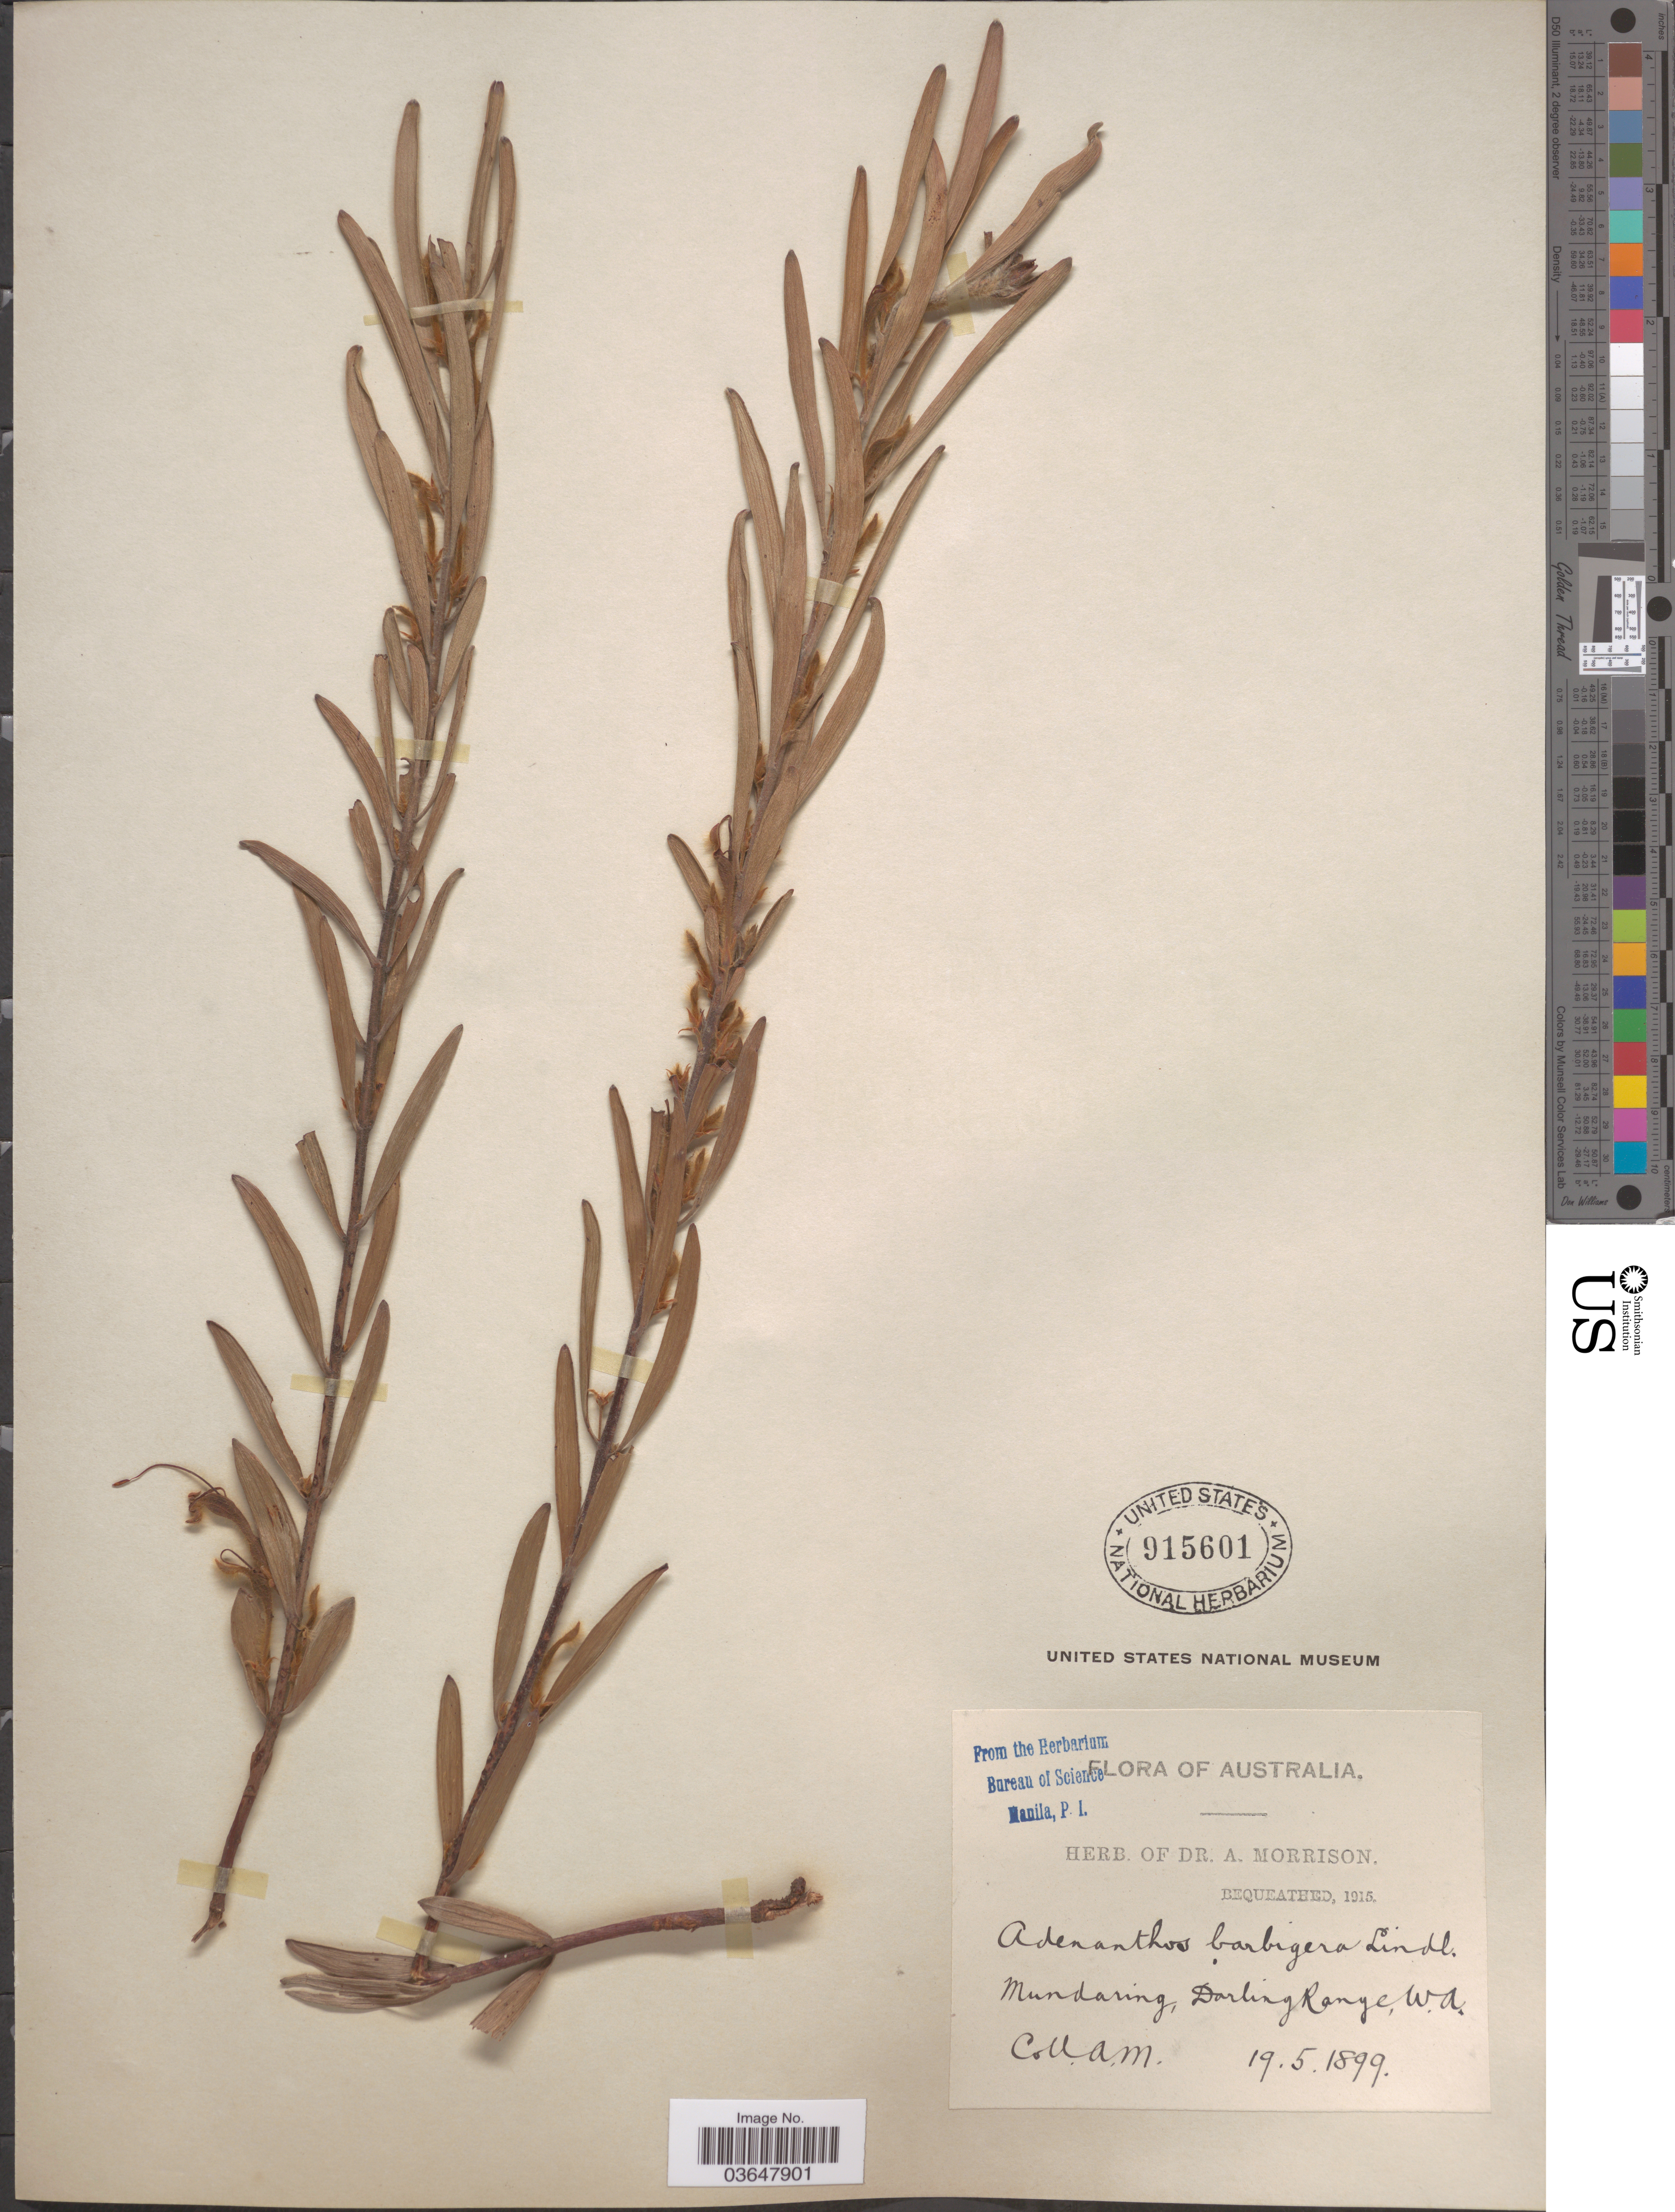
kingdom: Plantae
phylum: Tracheophyta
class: Magnoliopsida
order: Proteales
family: Proteaceae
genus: Adenanthos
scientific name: Adenanthos barbiger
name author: Lindl.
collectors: A. Morrison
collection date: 1899-05-19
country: Australia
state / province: Western Australia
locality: Mundaring, Darling Range, W.A.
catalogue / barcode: US 915601